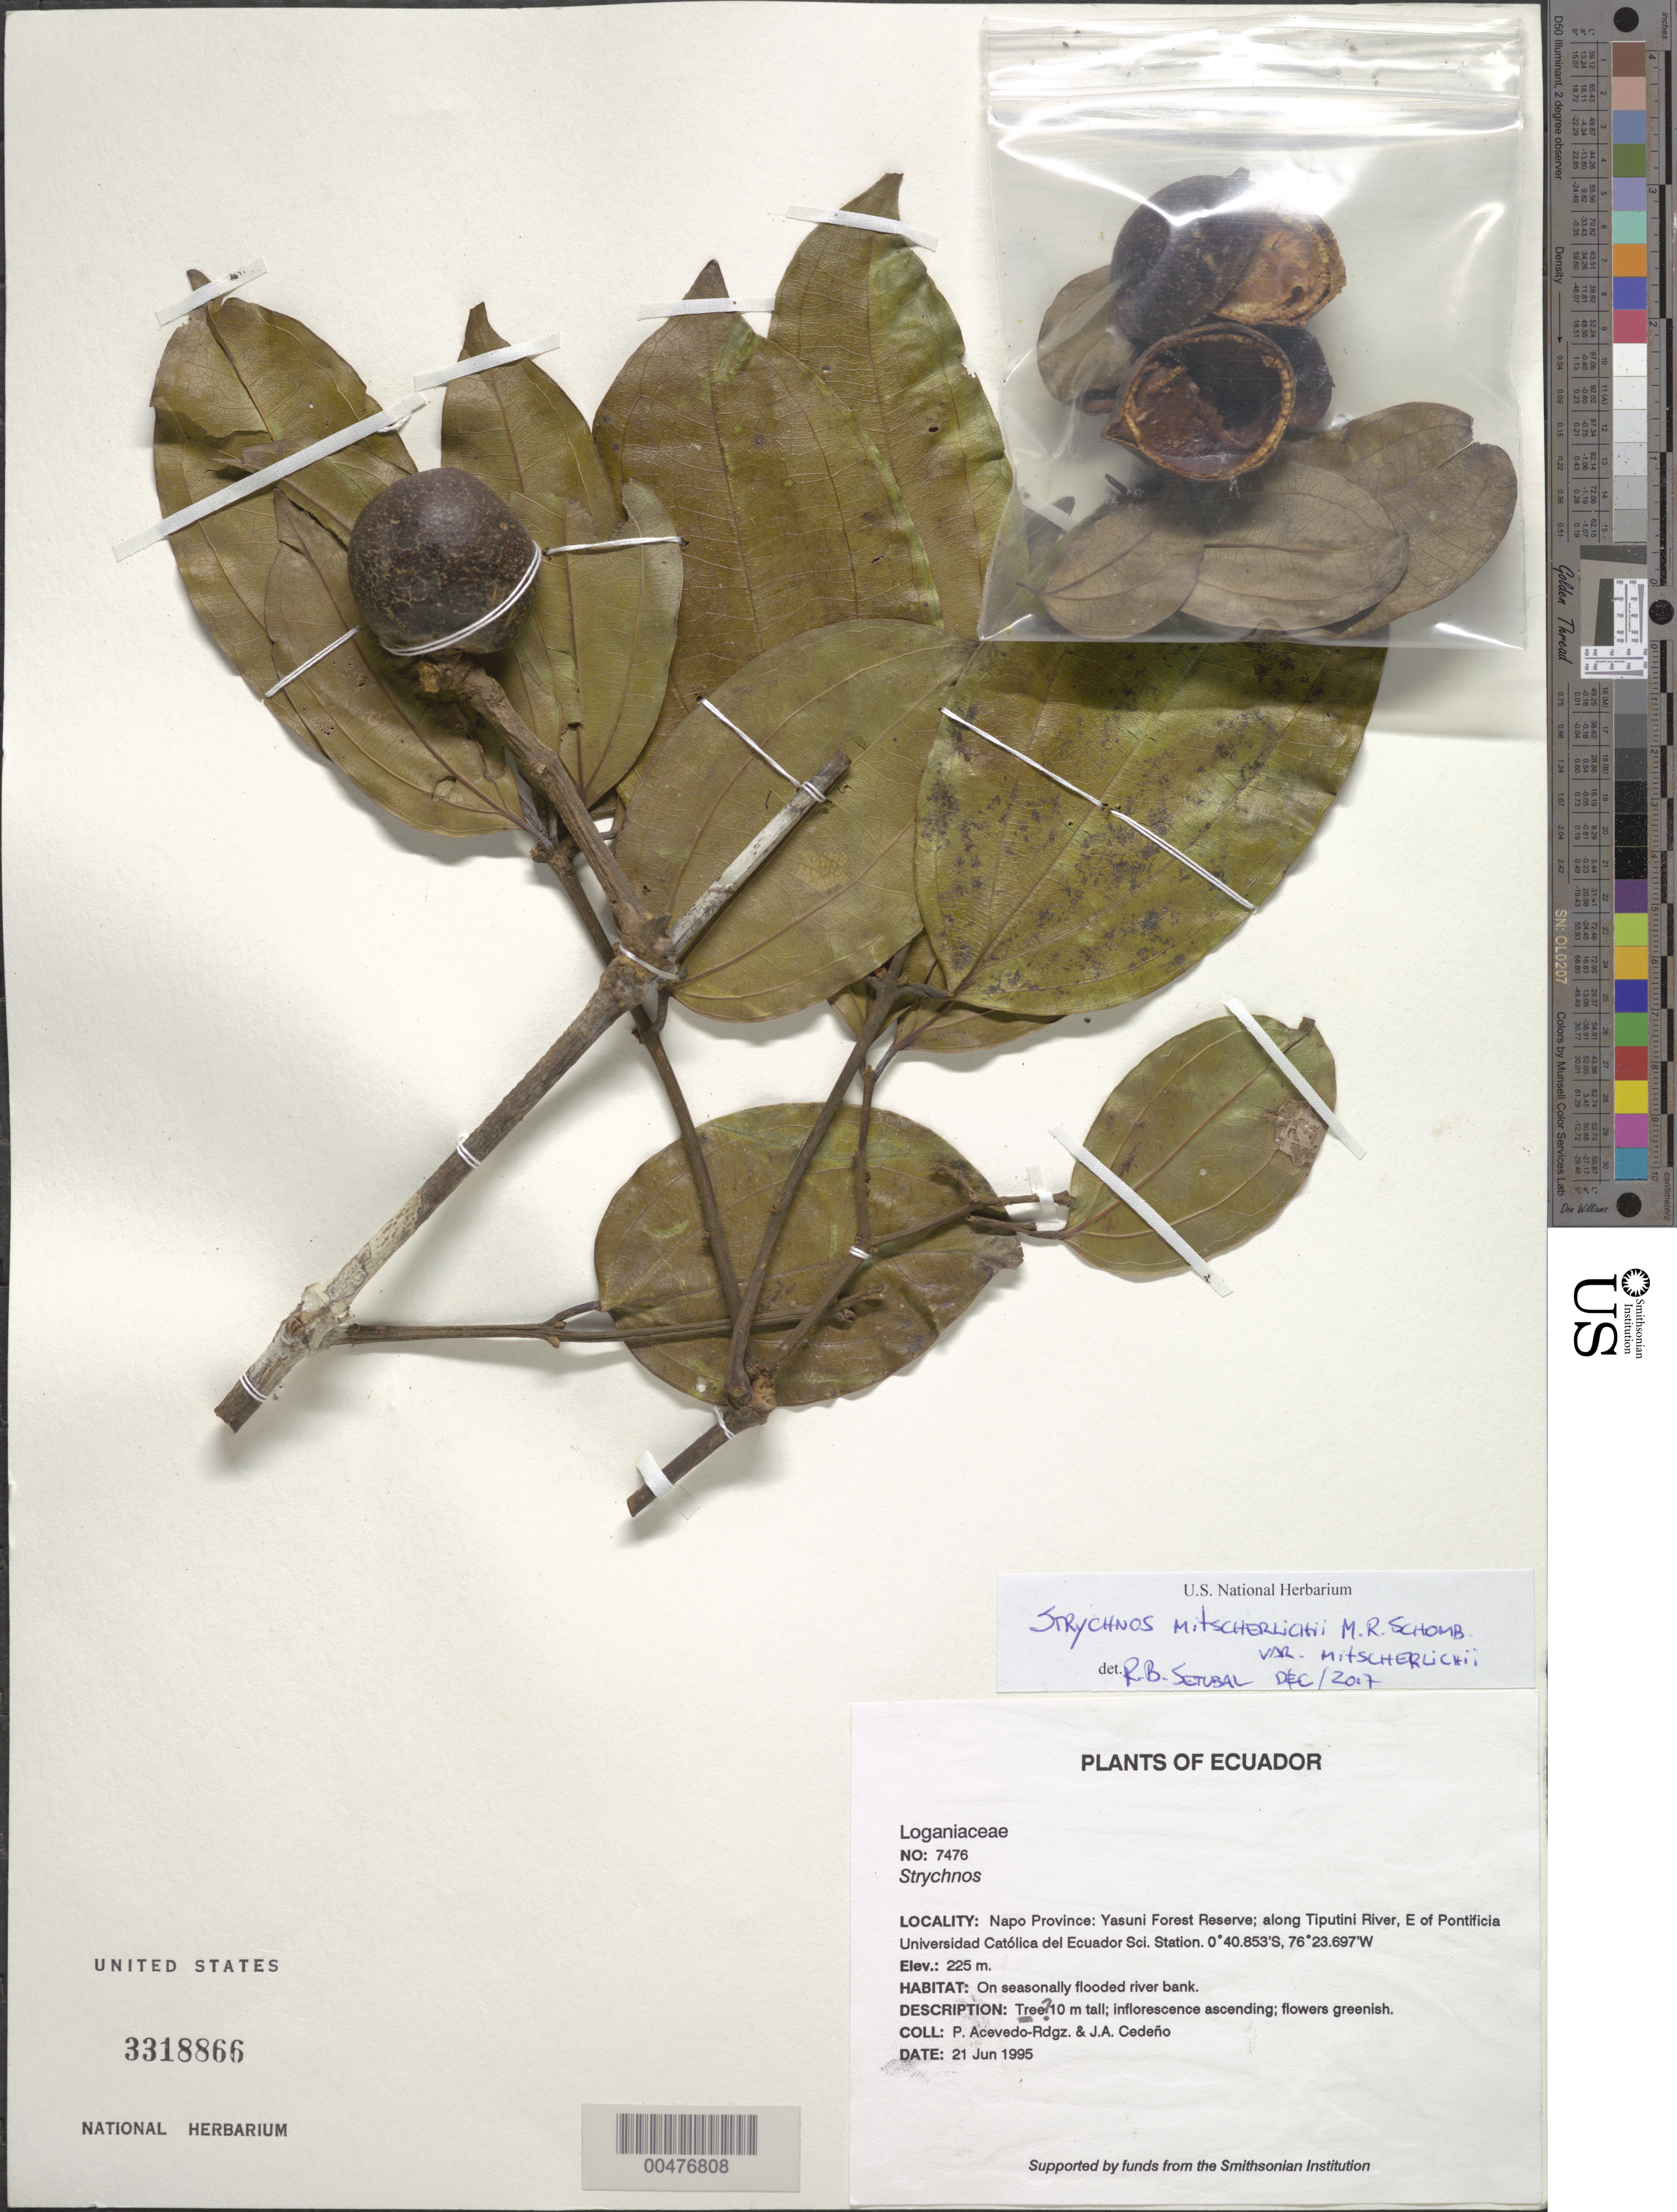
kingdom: Plantae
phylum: Tracheophyta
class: Magnoliopsida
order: Gentianales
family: Loganiaceae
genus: Strychnos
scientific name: Strychnos mitscherlichii var. mitscherlichii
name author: M.R. Schomb.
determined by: Setubal, R. B.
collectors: P. Acevedo-Rodr. & J. A. Cedeño M.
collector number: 7476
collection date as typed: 21 Jun 1995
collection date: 1995-06-21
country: Ecuador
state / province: Napo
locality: Napo Province: Yasuni Forest Reserve; along Tiputini River, E of Pontificia Universidad Católica del Ecuador Sci. Station.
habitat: On seasonally flooded river bank.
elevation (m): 225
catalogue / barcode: US 3318866